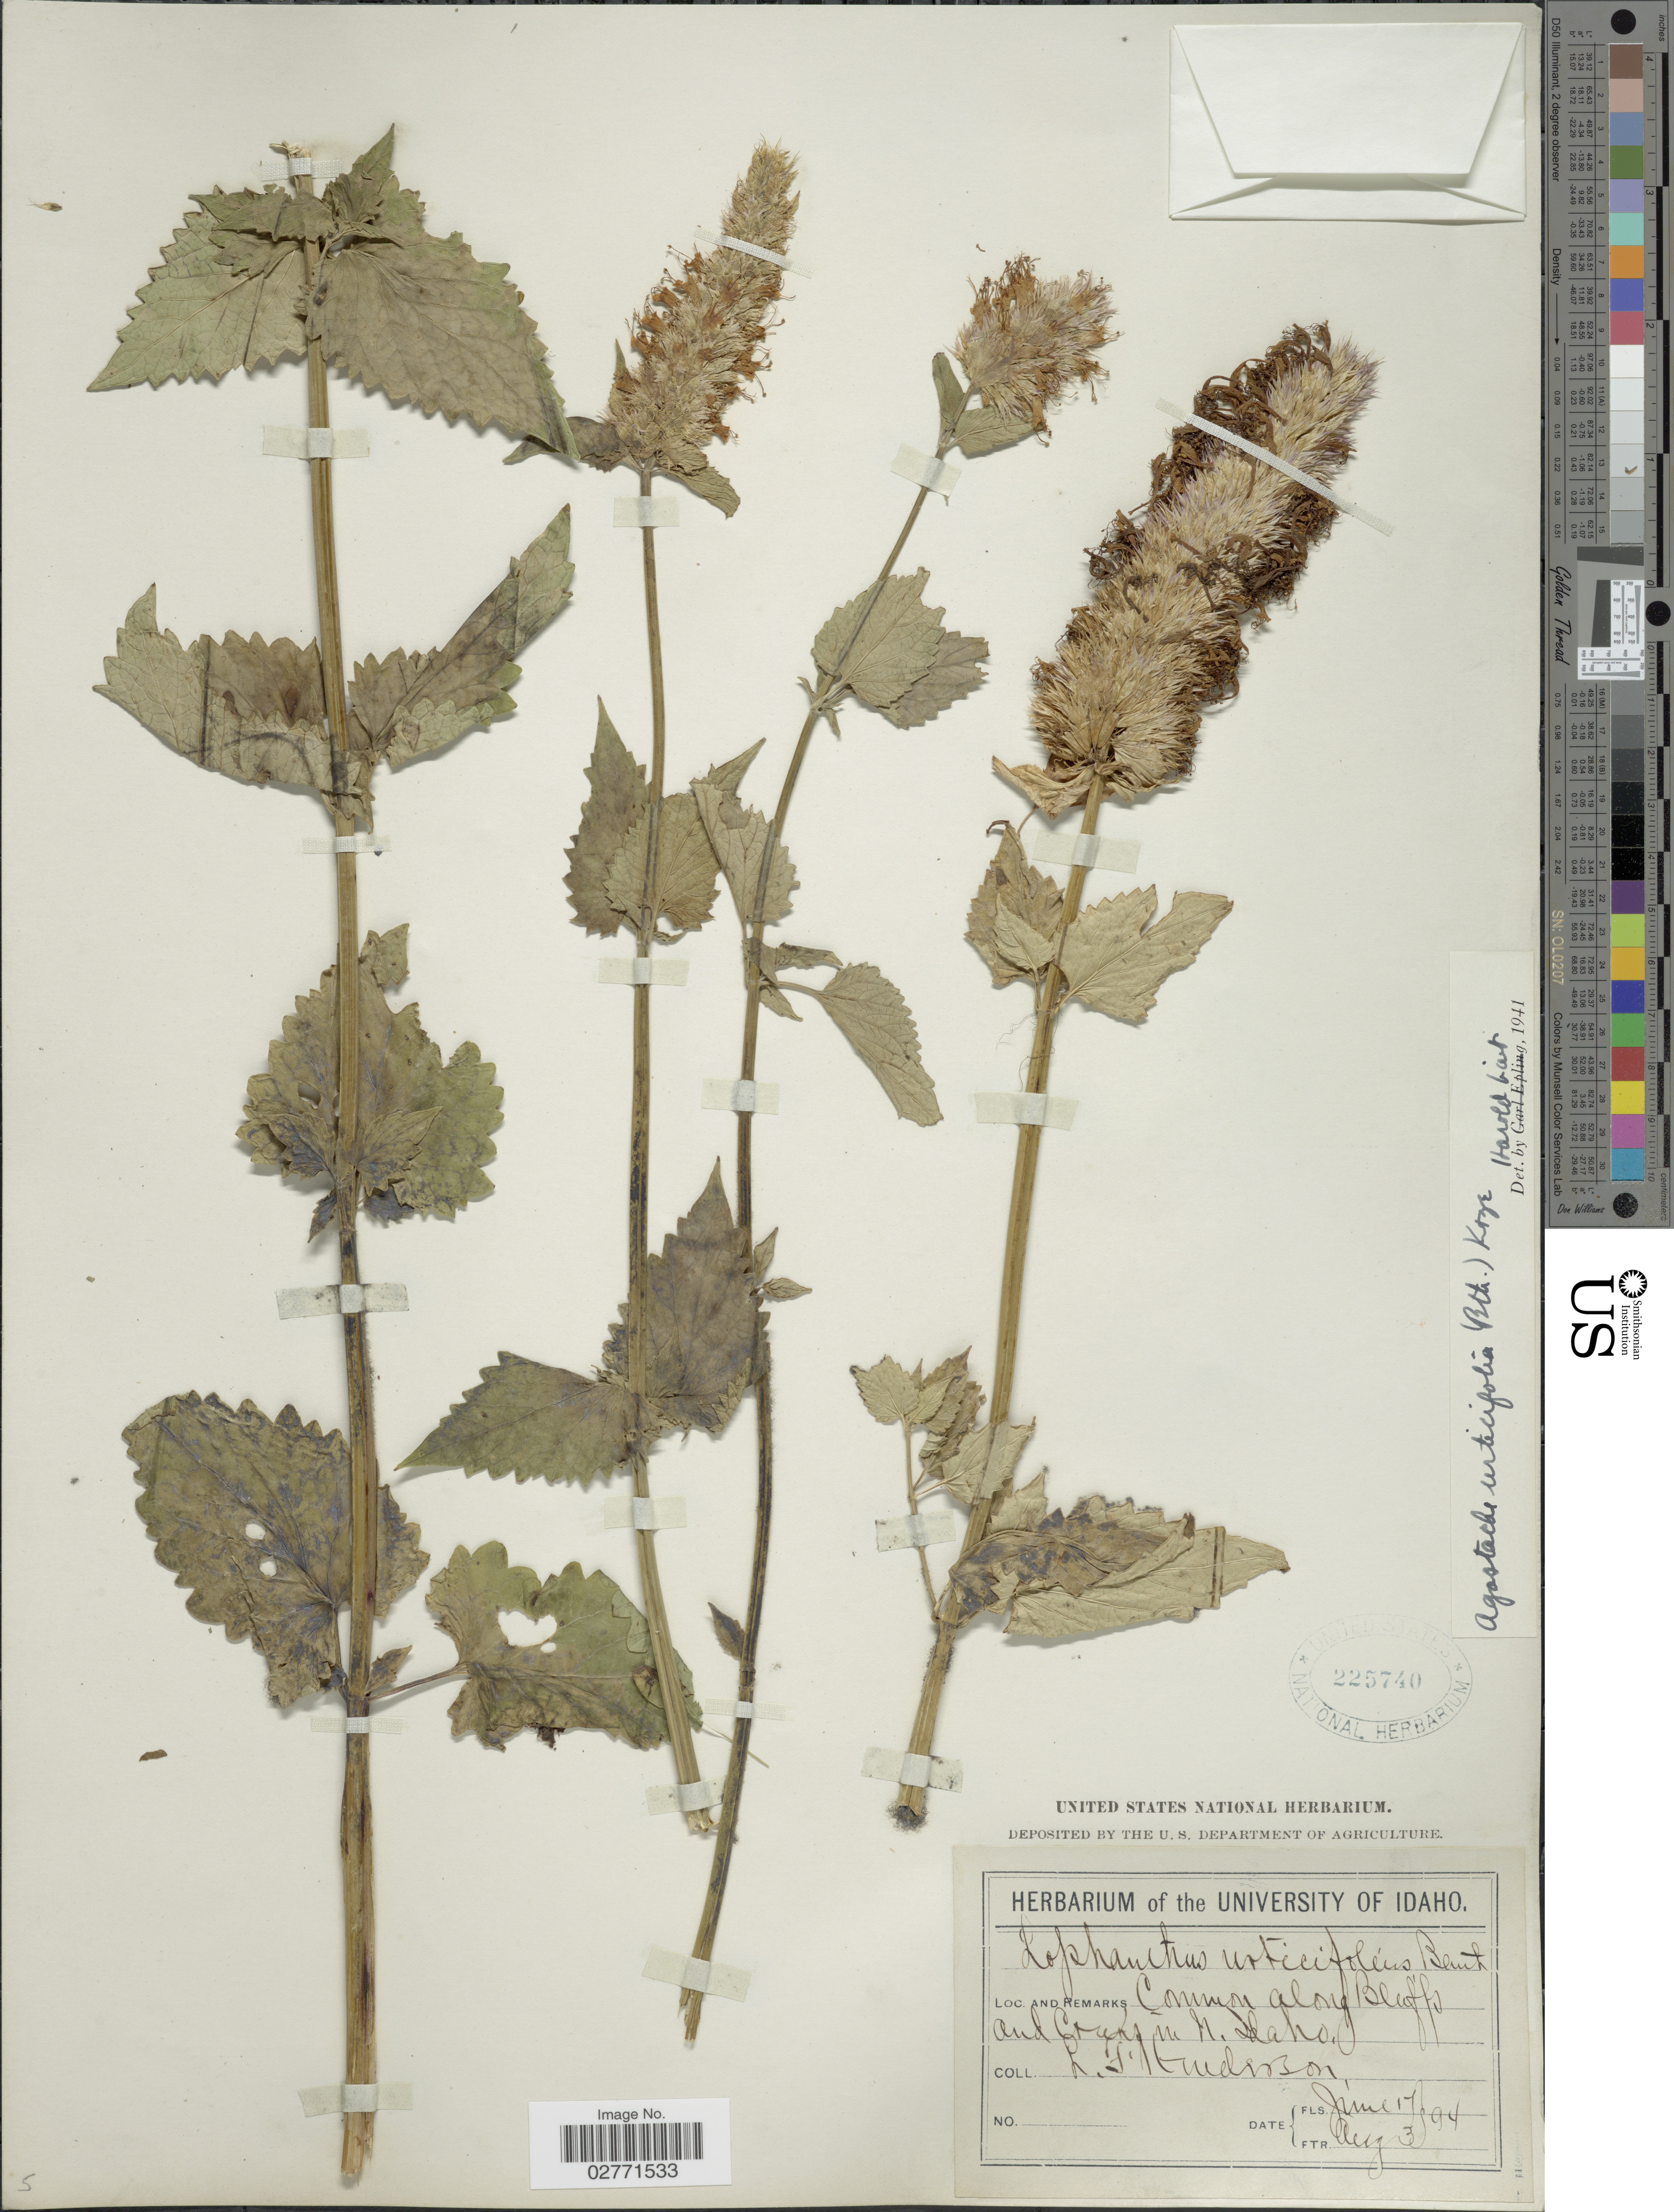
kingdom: Plantae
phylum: Tracheophyta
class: Magnoliopsida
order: Lamiales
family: Lamiaceae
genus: Agastache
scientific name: Agastache urticifolia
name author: (Benth.) Kuntze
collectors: L. Henderson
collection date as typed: Transcribed d/m/y: 17/6/94 to 3/8/94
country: United States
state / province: Idaho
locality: Common along Bluffs and Creeks in N.Idaho.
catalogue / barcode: US 225740